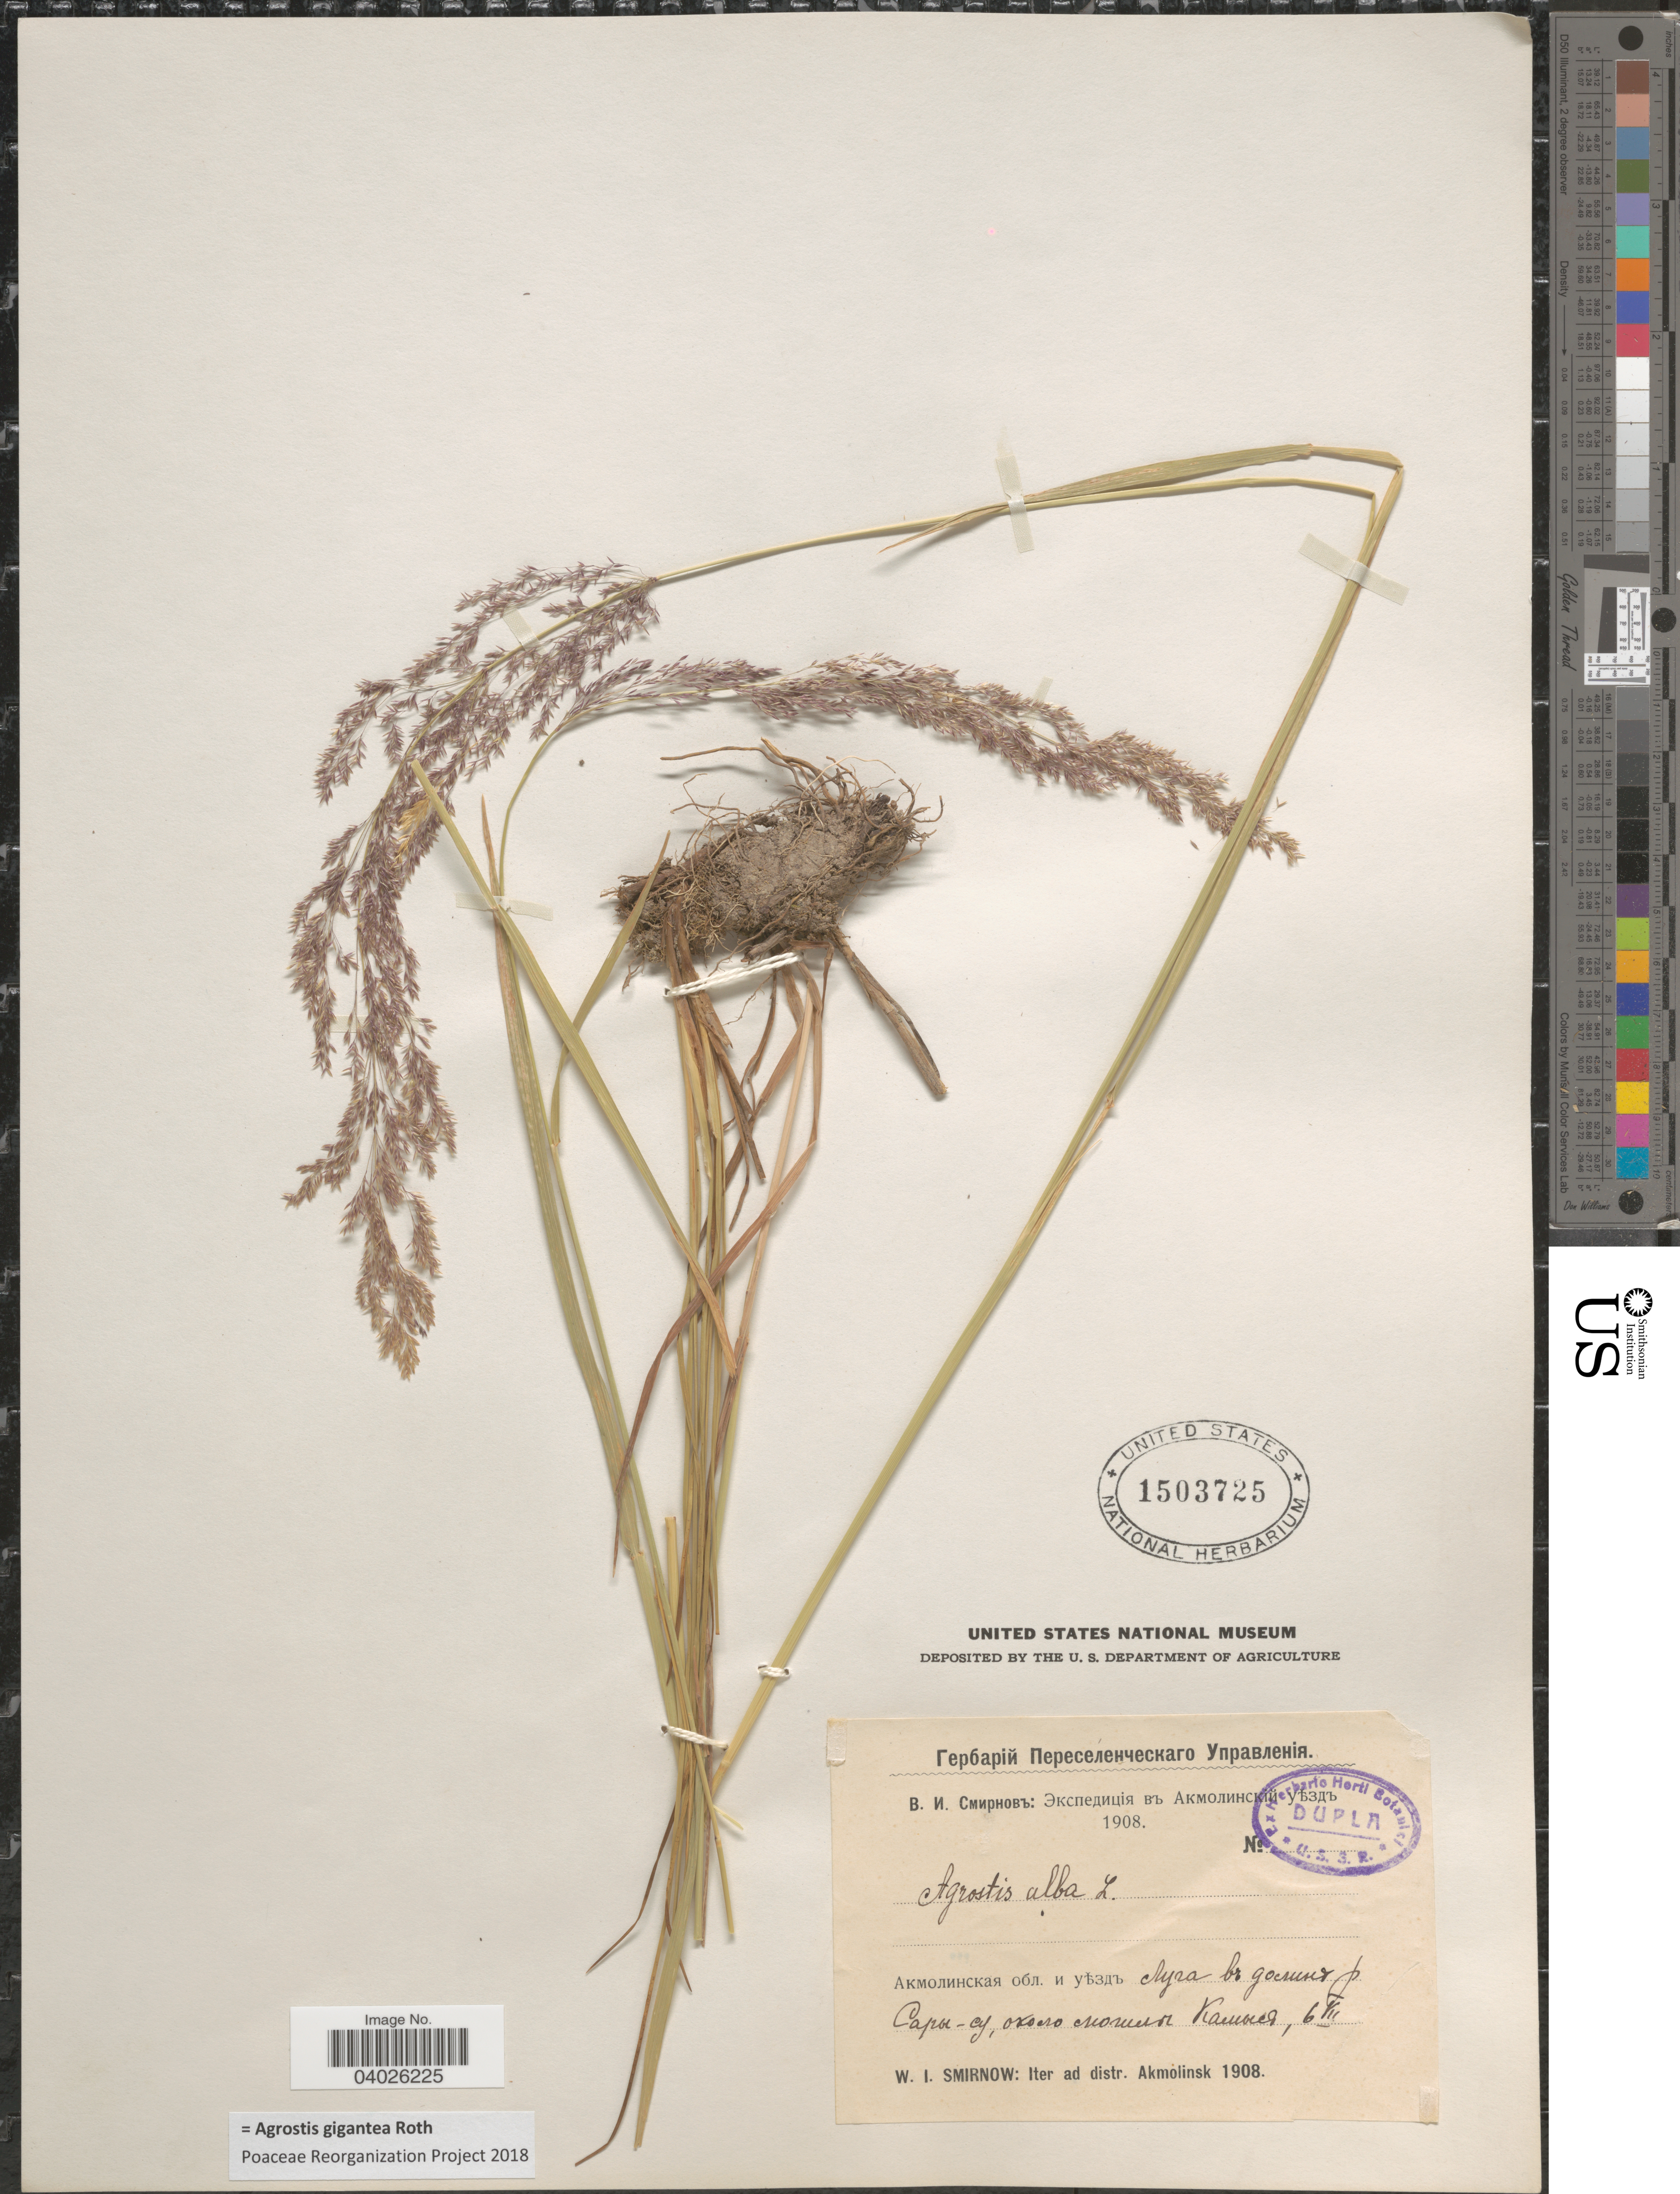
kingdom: Plantae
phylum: Tracheophyta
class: Liliopsida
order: Poales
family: Poaceae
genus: Agrostis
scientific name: Agrostis gigantea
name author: Roth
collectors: W. Smirnow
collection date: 1908-07-06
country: Kazakhstan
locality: Iter ad distr. Akmolinsk. Valley of river Sary-su, near Kamyy grave.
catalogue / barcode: US 1503725